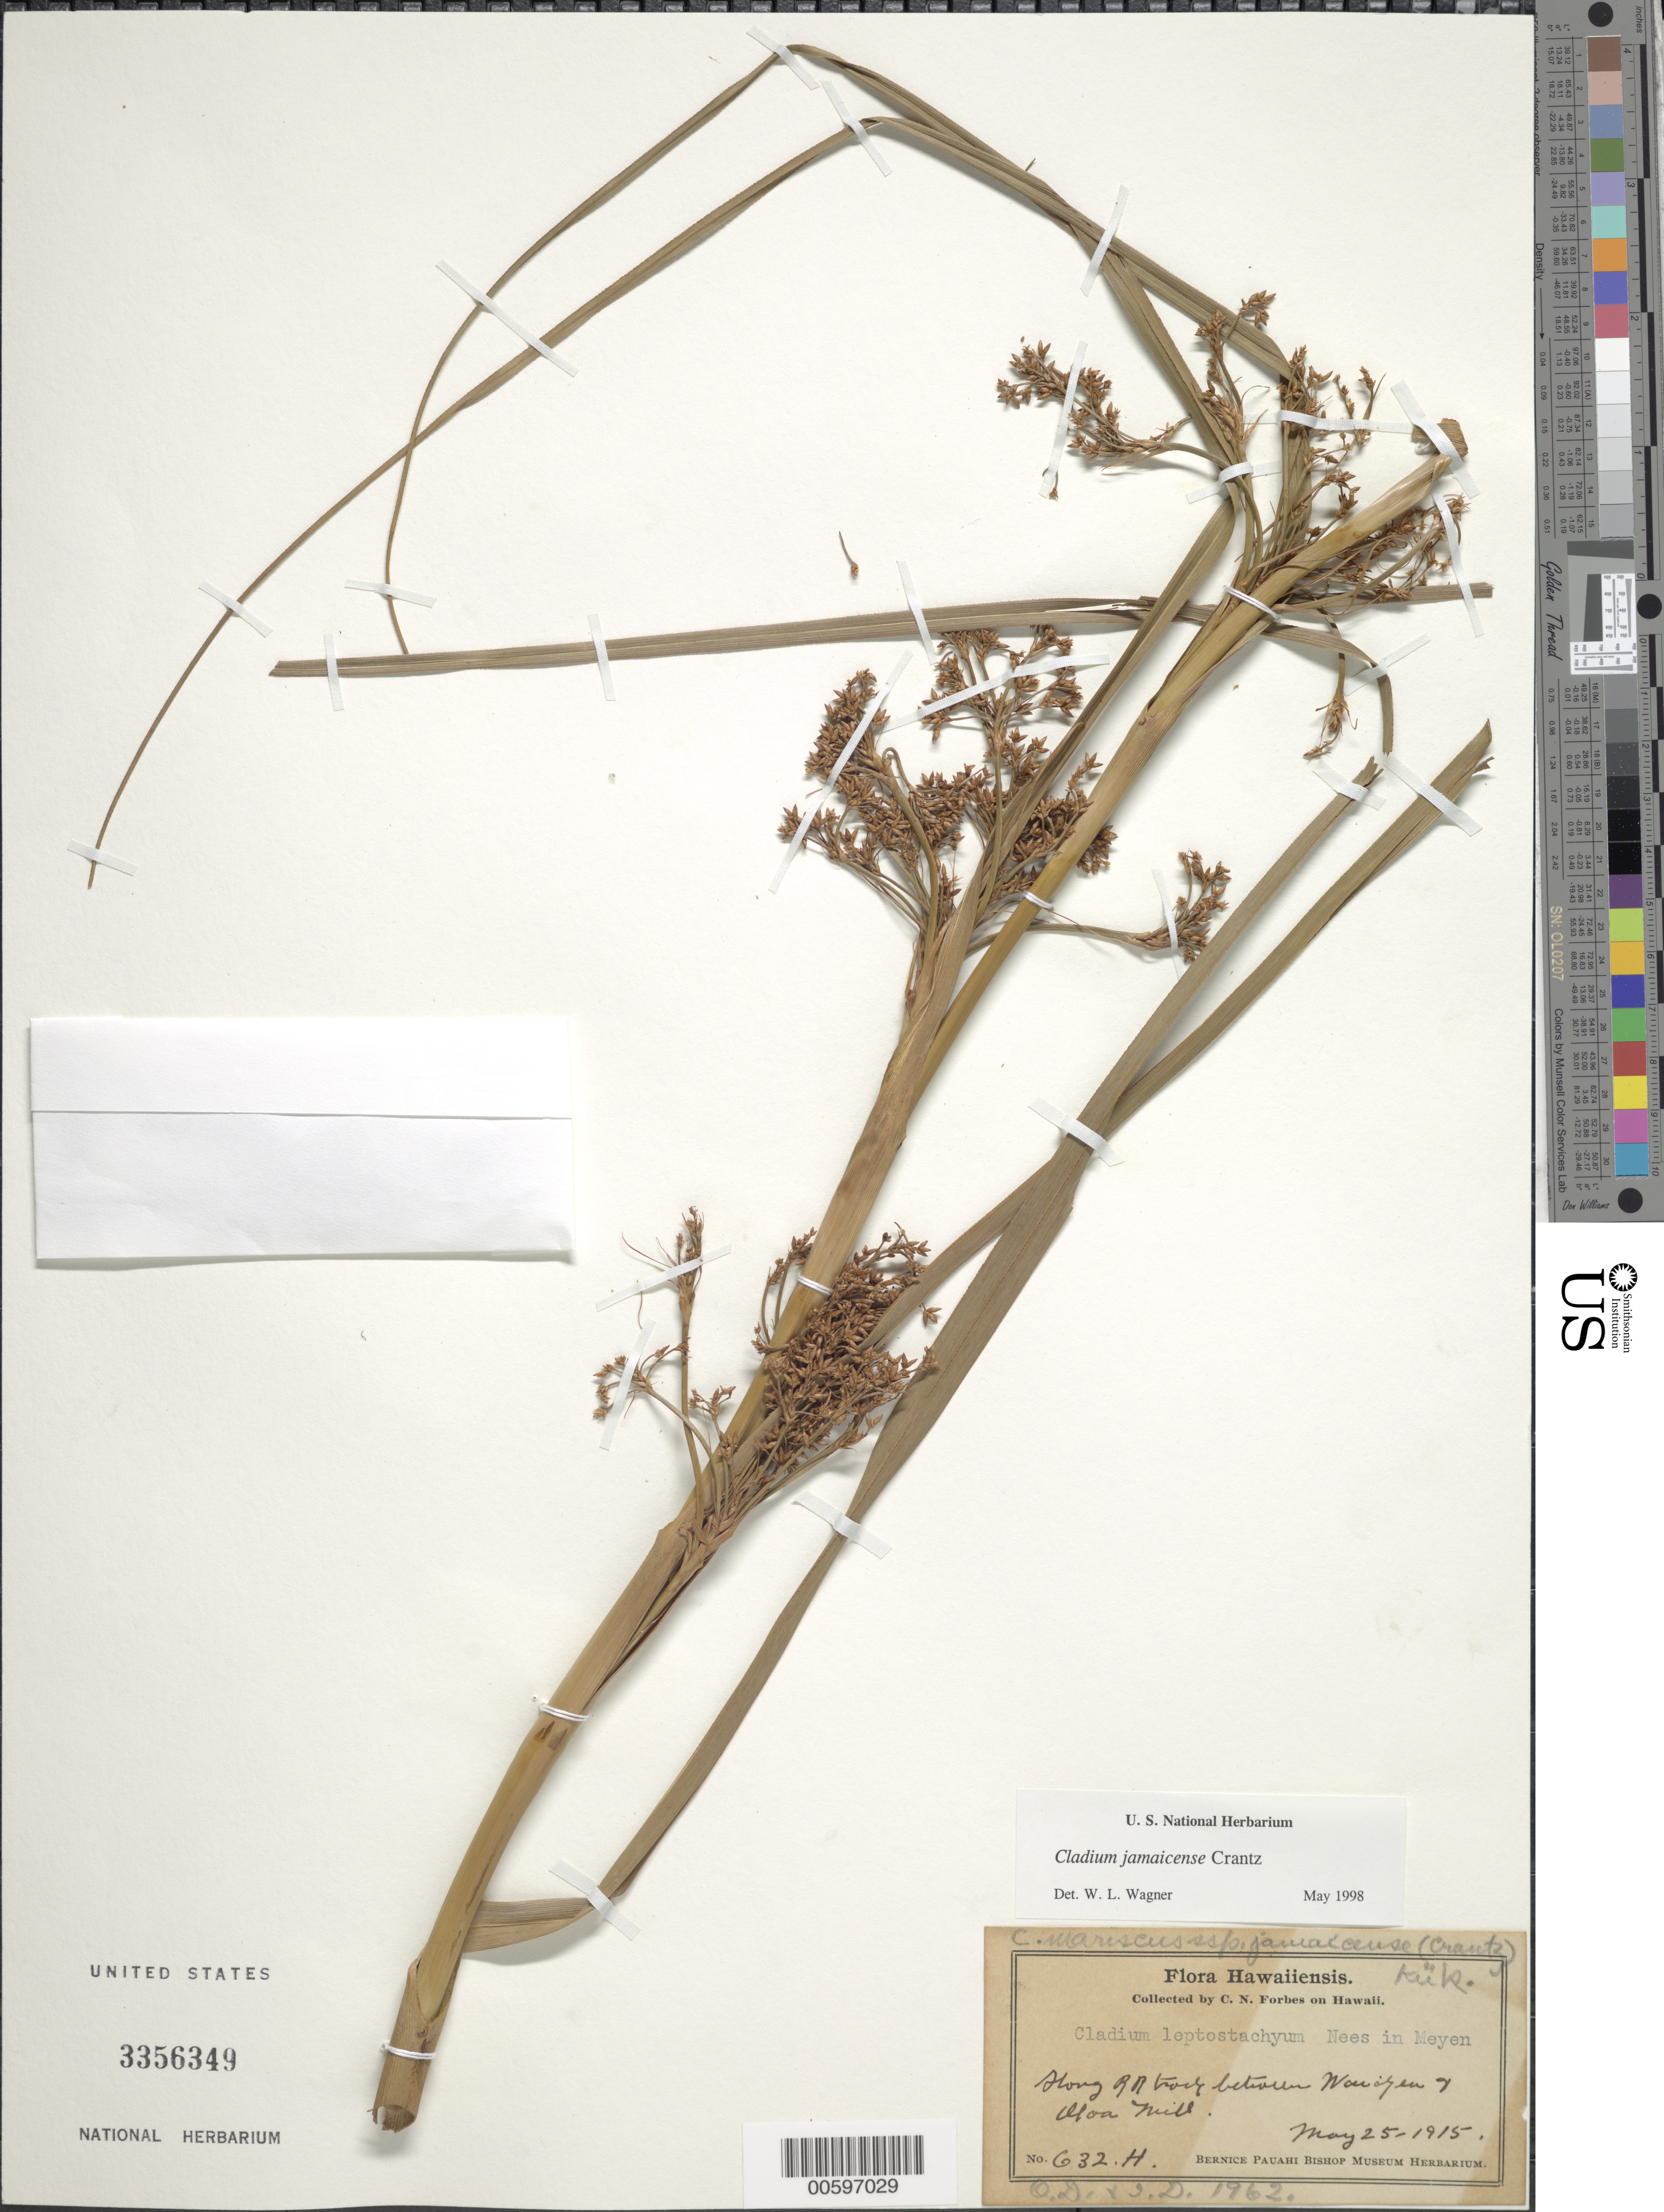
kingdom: Plantae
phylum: Tracheophyta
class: Liliopsida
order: Poales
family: Cyperaceae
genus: Cladium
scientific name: Cladium jamaicense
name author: Crantz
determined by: Wagner, W. L., (BOT), Smithsonian Institution - National Museum of Natural History (UNITED STATES)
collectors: C. N. Forbes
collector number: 632.H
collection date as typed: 25 May 1915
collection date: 1915-05-25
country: United States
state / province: Hawaii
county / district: Hawaii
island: Hawaii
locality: Along RR track between Waiopea and Uloa Mill.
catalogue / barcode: US 3356349